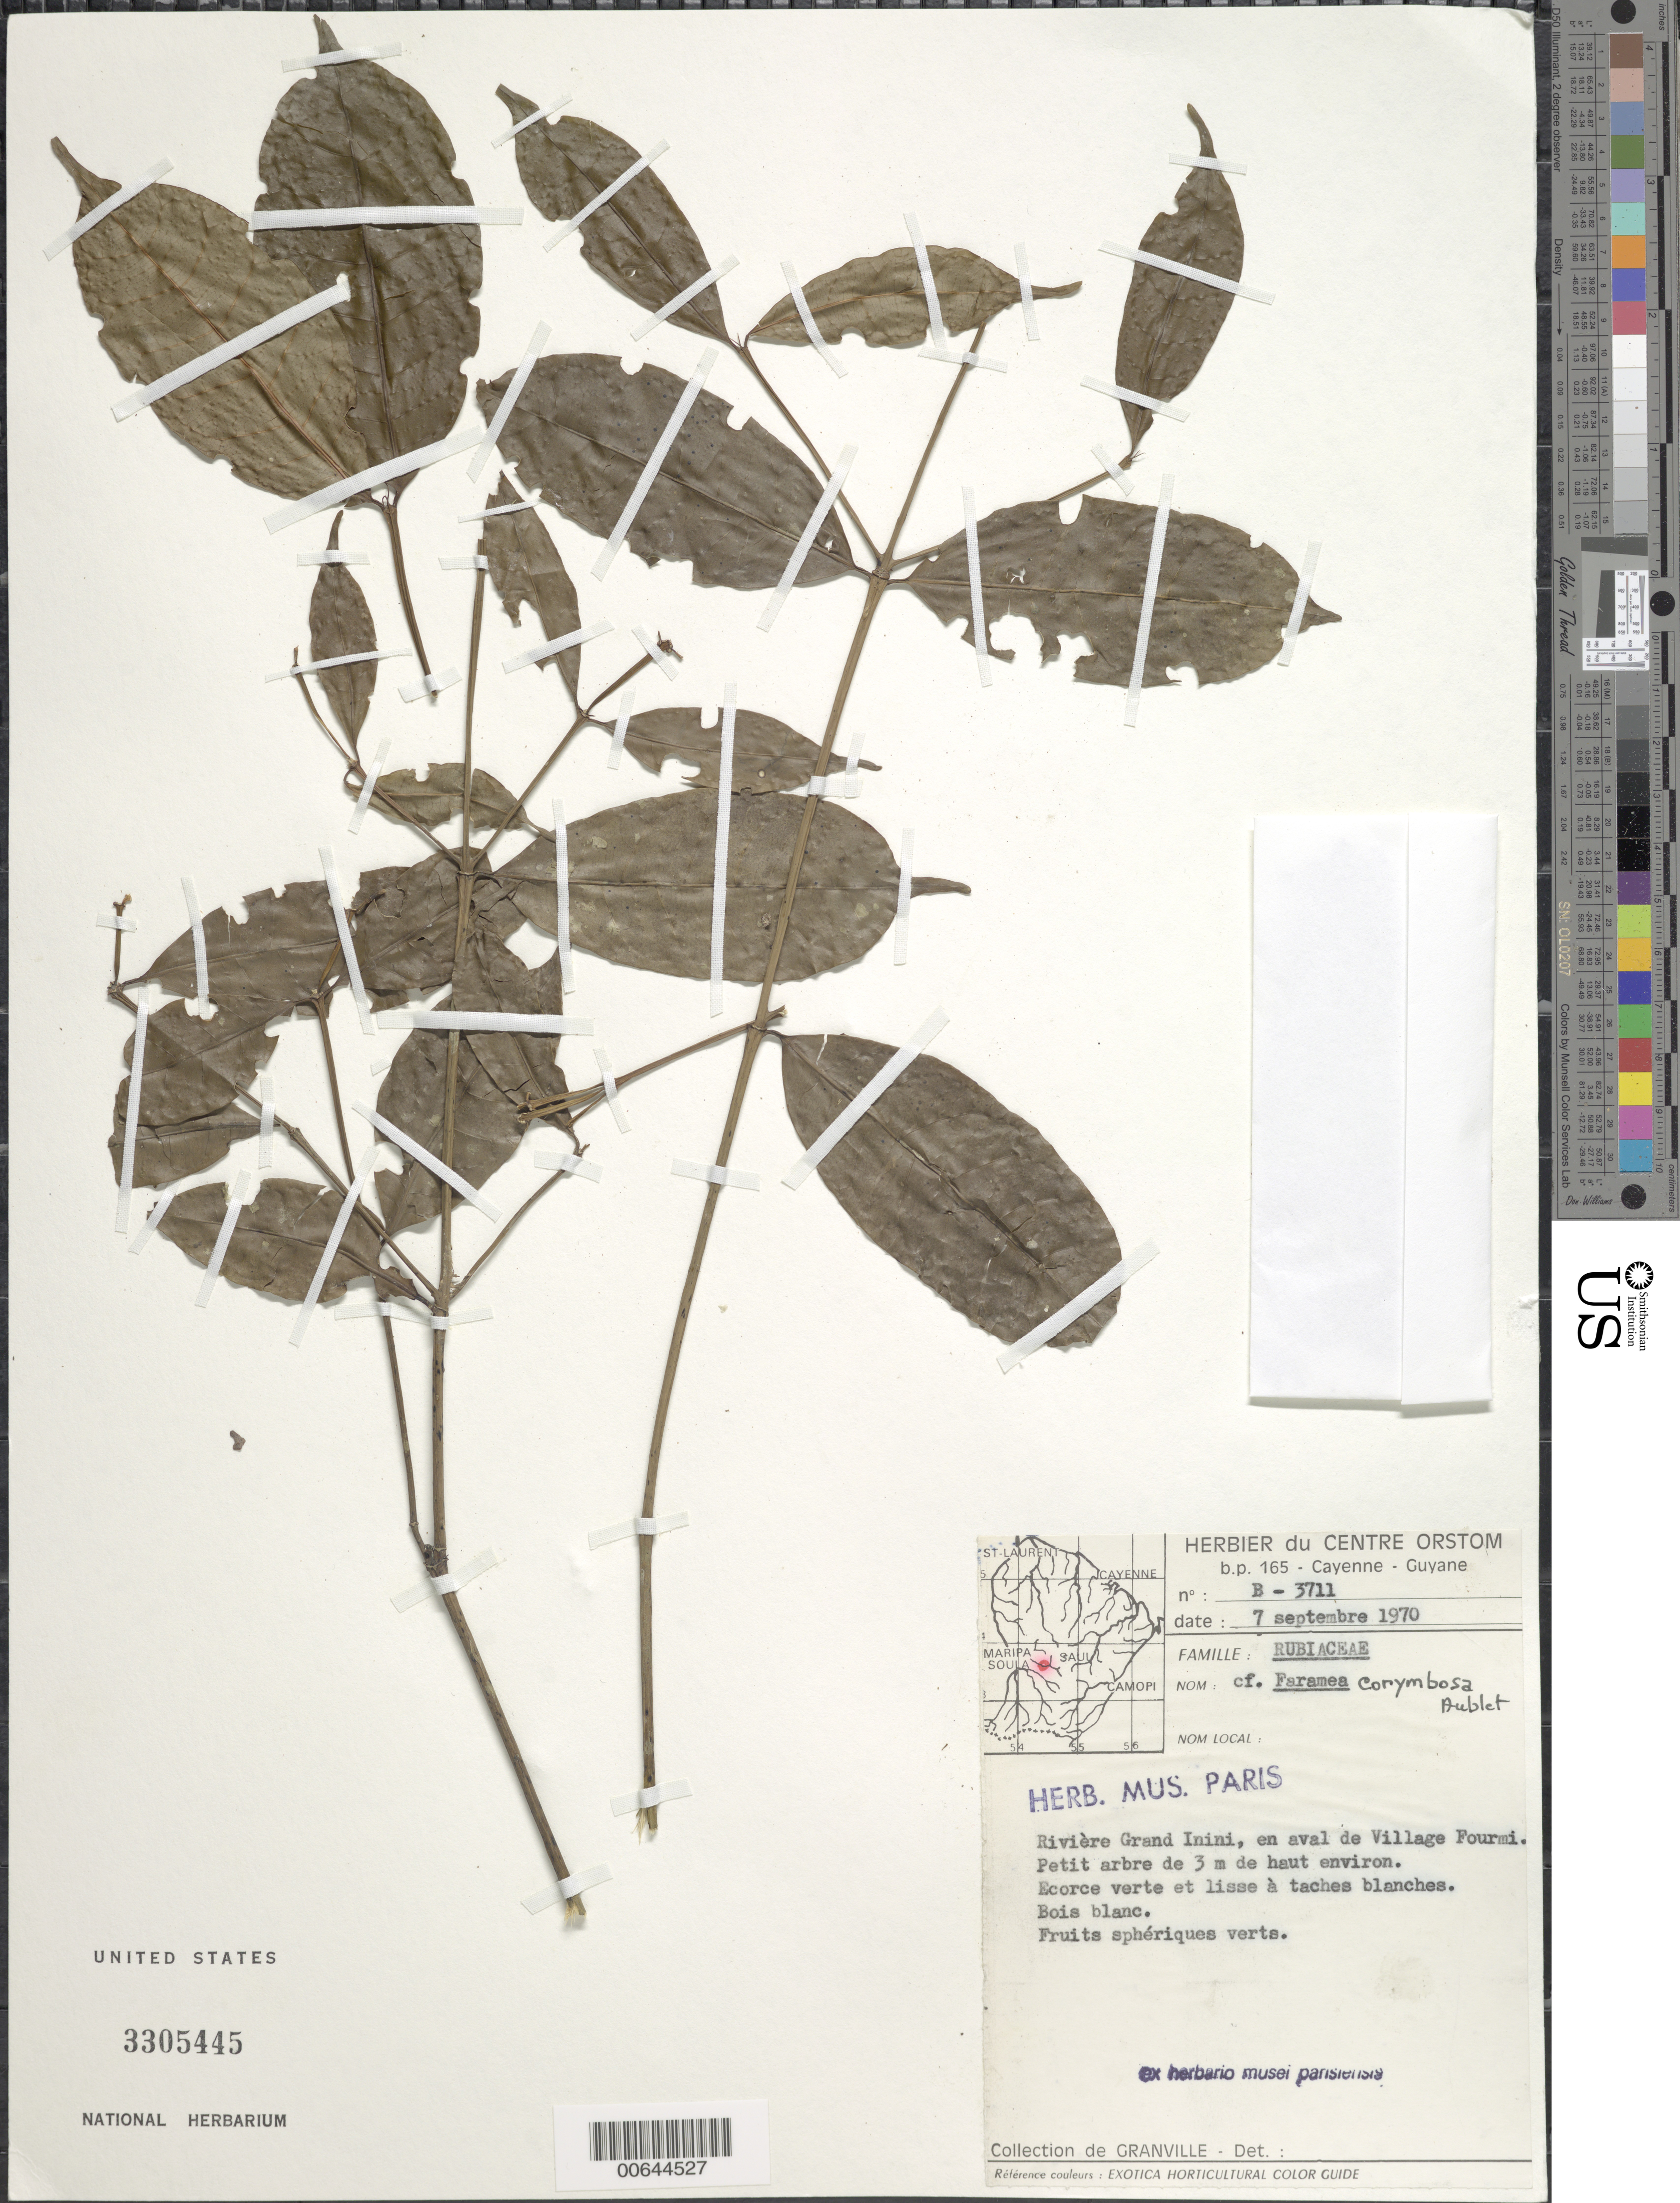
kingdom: Plantae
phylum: Tracheophyta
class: Magnoliopsida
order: Gentianales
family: Rubiaceae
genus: Faramea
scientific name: Faramea corymbosa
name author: Aubl.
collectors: J.-J. de Granville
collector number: B 3711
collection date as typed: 7-Sep-70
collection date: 1970-09-07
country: French Guiana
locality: Rivière Grand Inini, Village Fourmi, downstream of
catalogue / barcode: US 3305445